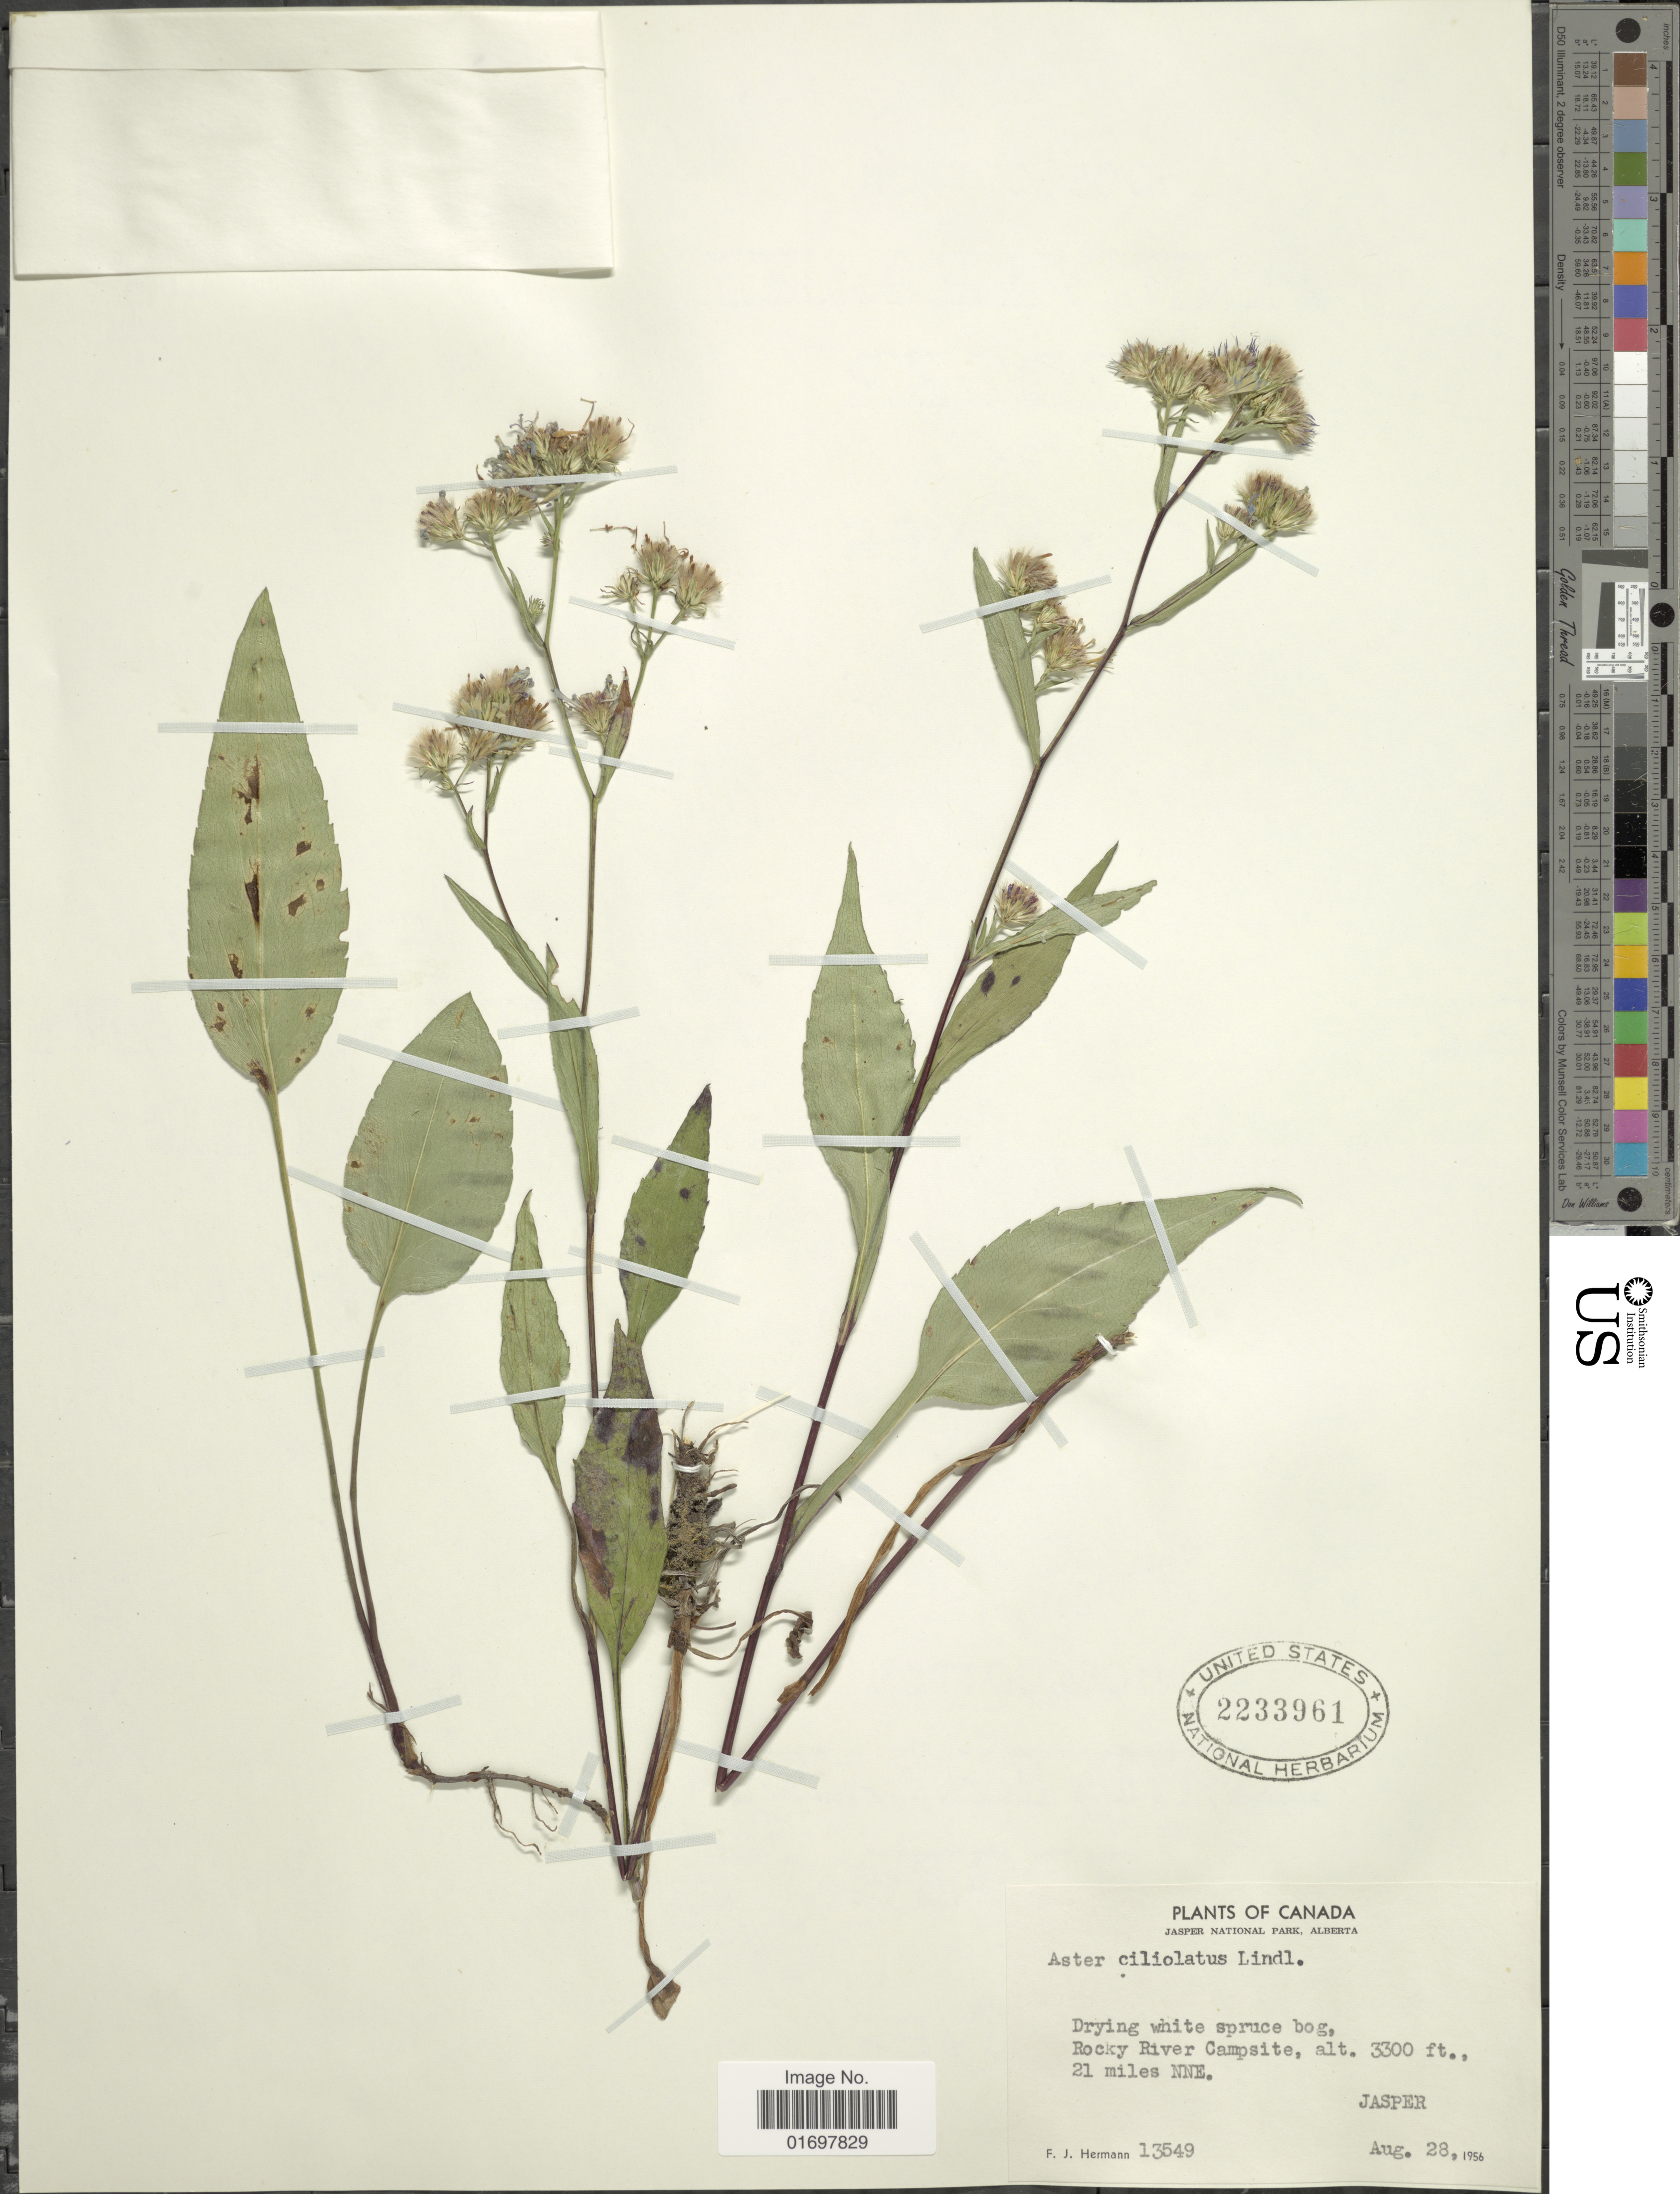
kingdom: Plantae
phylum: Tracheophyta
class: Magnoliopsida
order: Asterales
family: Asteraceae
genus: Symphyotrichum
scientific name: Symphyotrichum ciliolatum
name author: (Lindl.) Á. Löve & D. Löve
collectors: F. J. Hermann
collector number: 13549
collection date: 1956-08-28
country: Canada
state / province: Alberta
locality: Canada, Jasper National Park, Alberta. Rocky River Campsite, 21 miles NNE. Jasper.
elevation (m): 1006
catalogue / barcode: US 233961